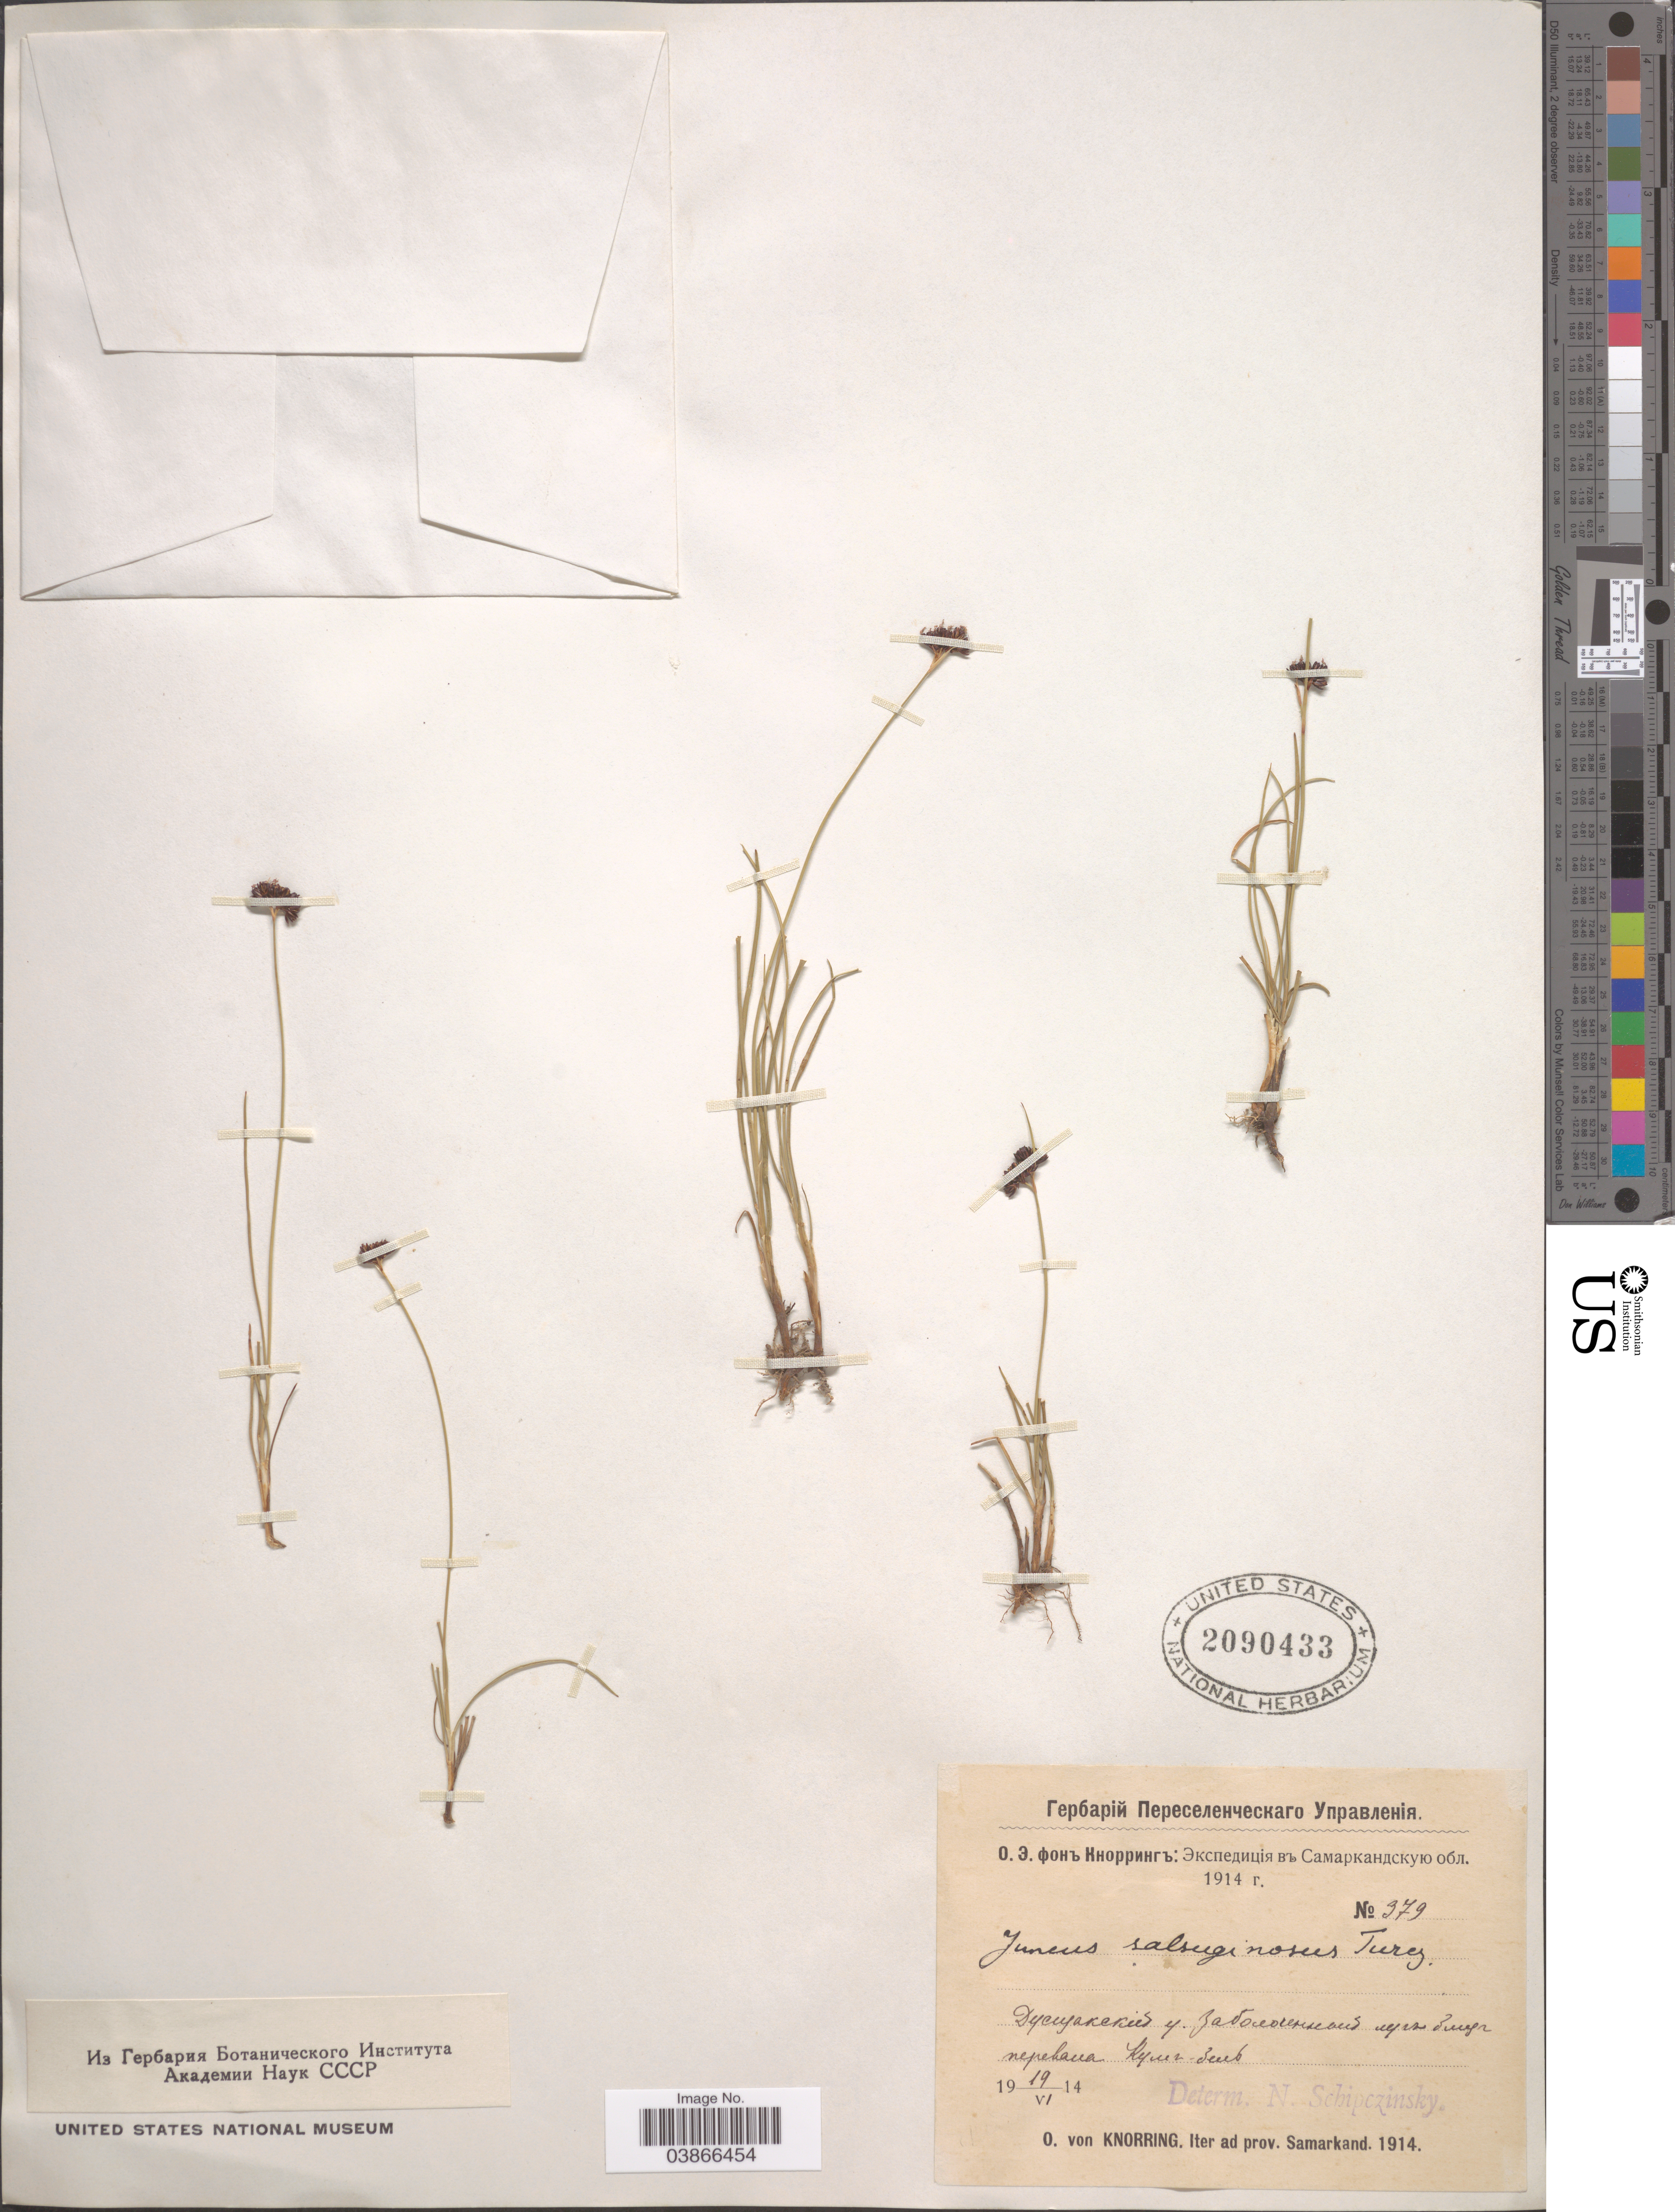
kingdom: Plantae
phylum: Tracheophyta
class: Liliopsida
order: Poales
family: Juncaceae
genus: Juncus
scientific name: Juncus salsuginosus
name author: Turcz. ex E. Mey.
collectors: O. Knorring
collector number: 379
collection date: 1914-06-19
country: Kyrgyzstan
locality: Perval Kum-Bel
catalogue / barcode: US 2090433